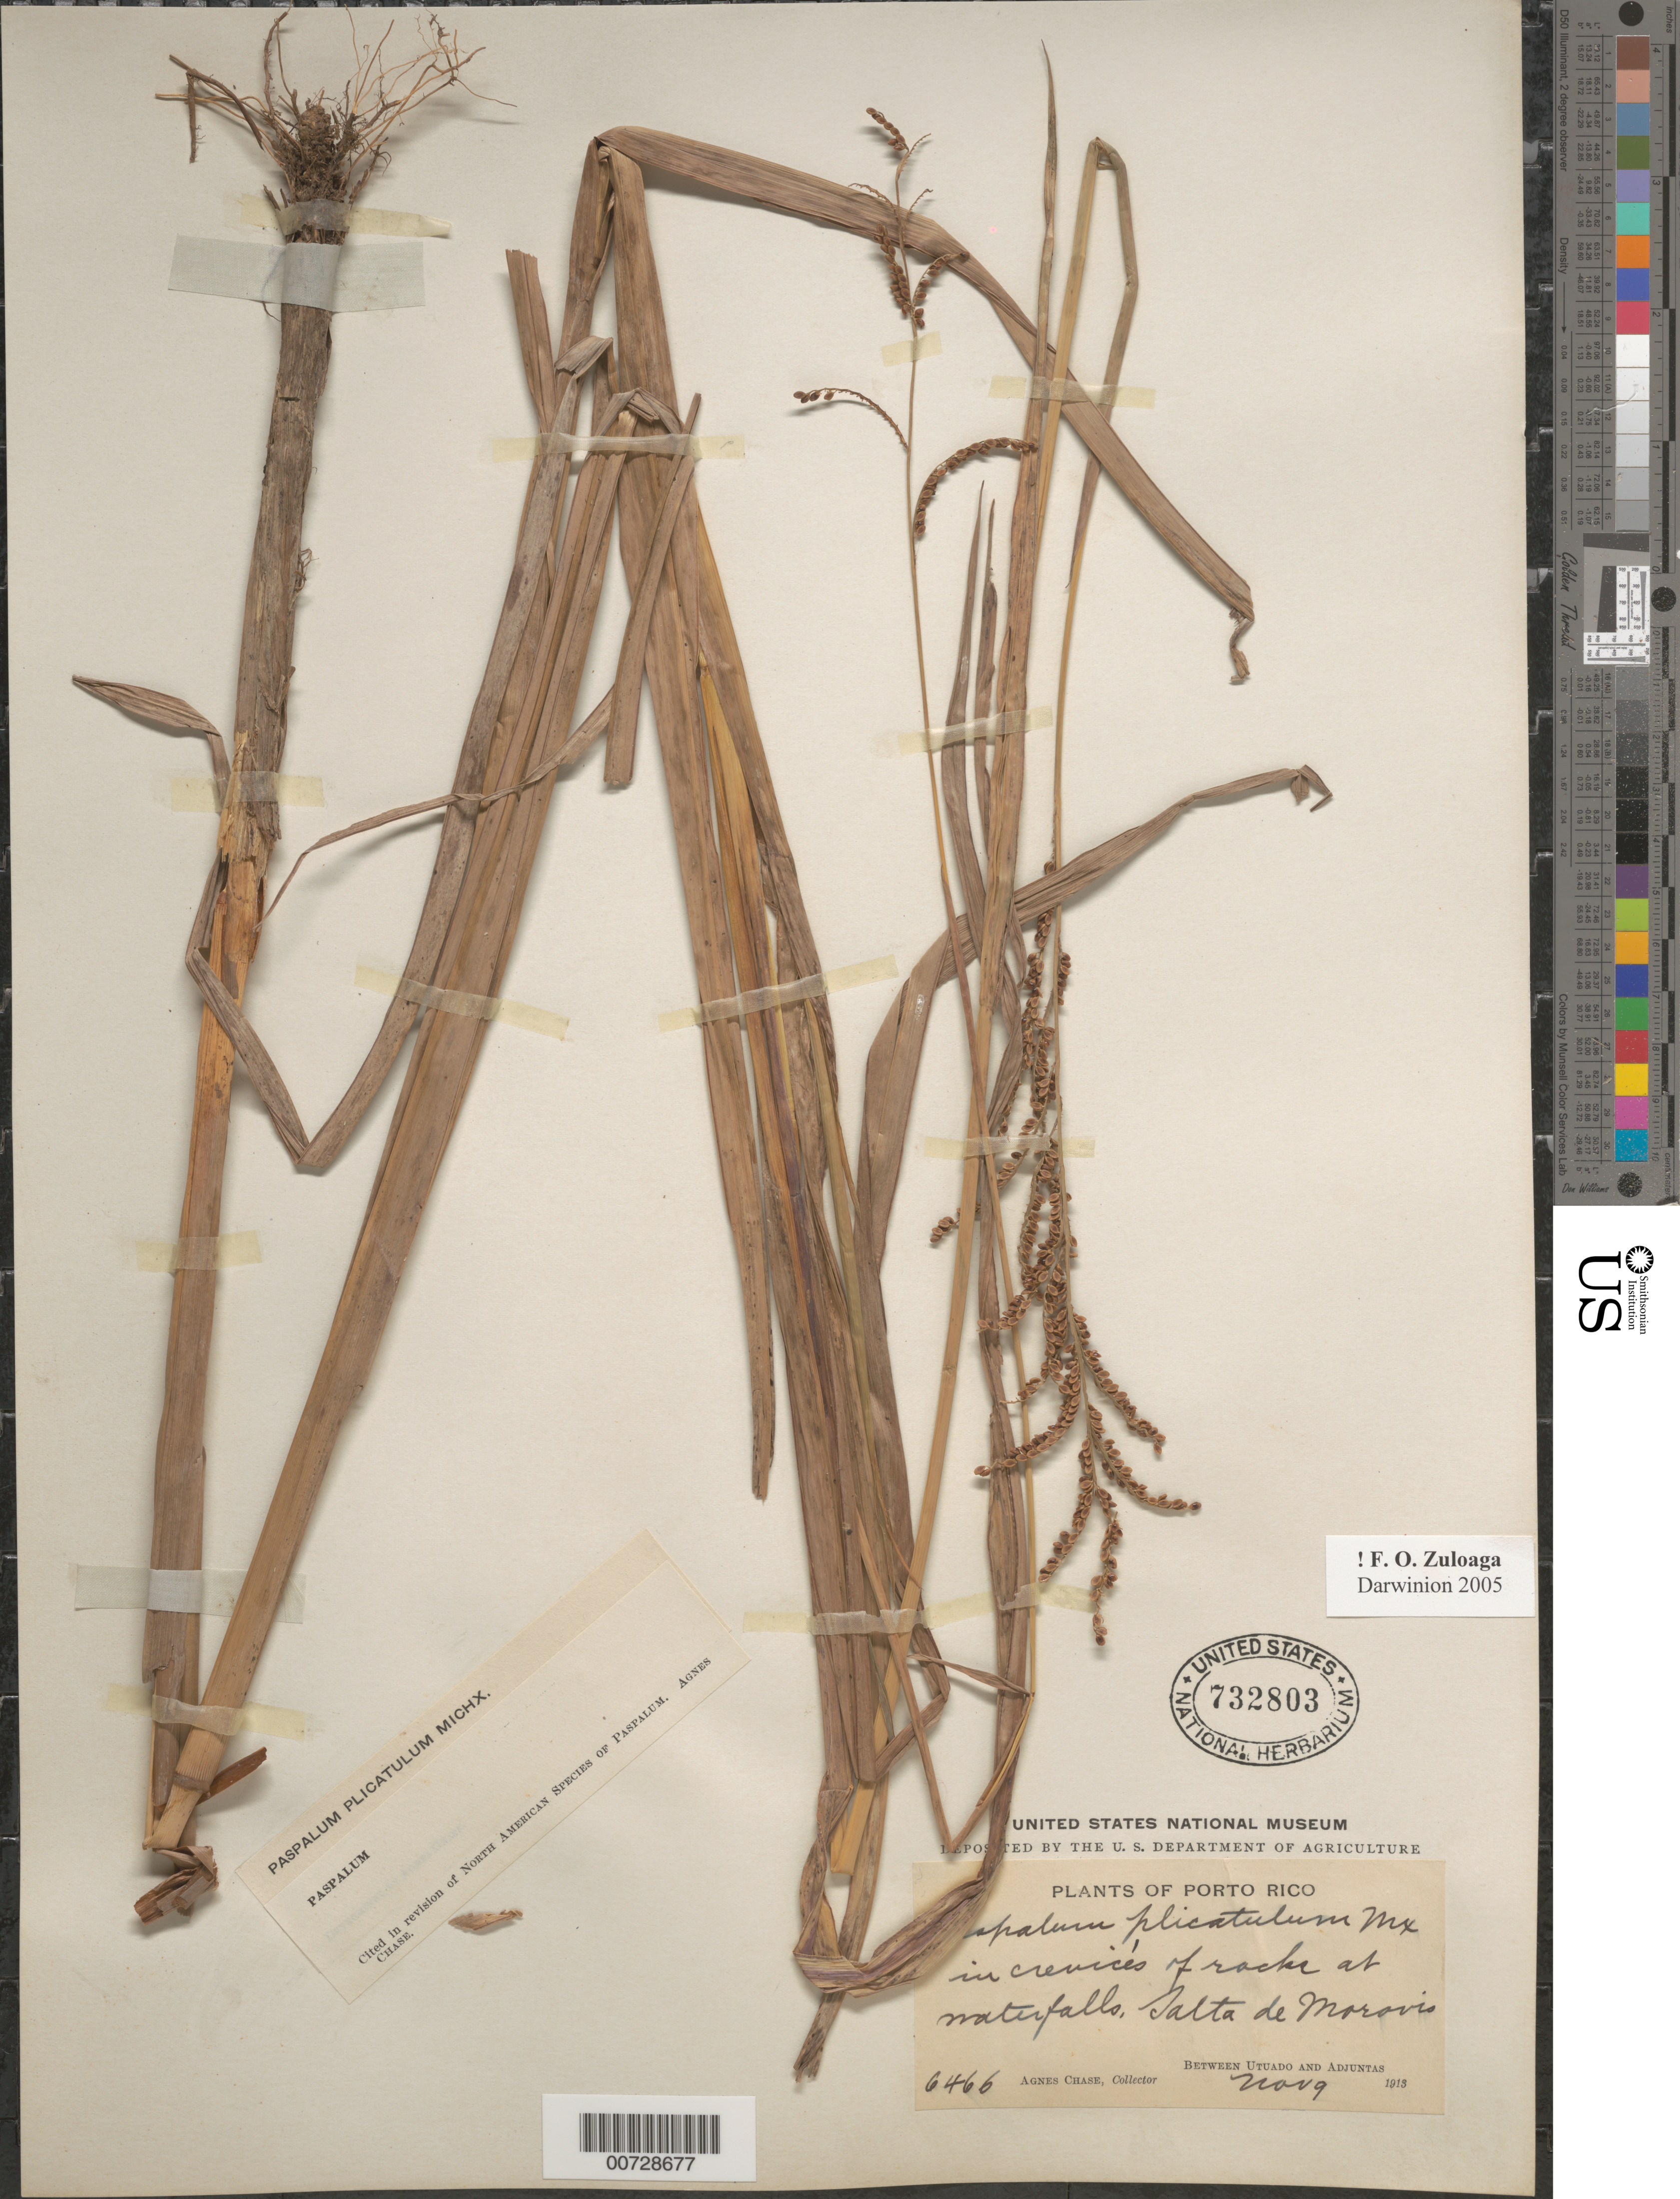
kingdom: Plantae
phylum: Tracheophyta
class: Liliopsida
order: Poales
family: Poaceae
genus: Paspalum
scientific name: Paspalum plicatulum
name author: Michx.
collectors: A. Chase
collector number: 6466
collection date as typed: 09 Nov 1913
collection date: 1913-11-09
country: Puerto Rico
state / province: Utuado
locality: Utuado & Adjuntas, btw, Salta de Morovis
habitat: In crevices of rocks at waterfalls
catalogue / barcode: US 732803